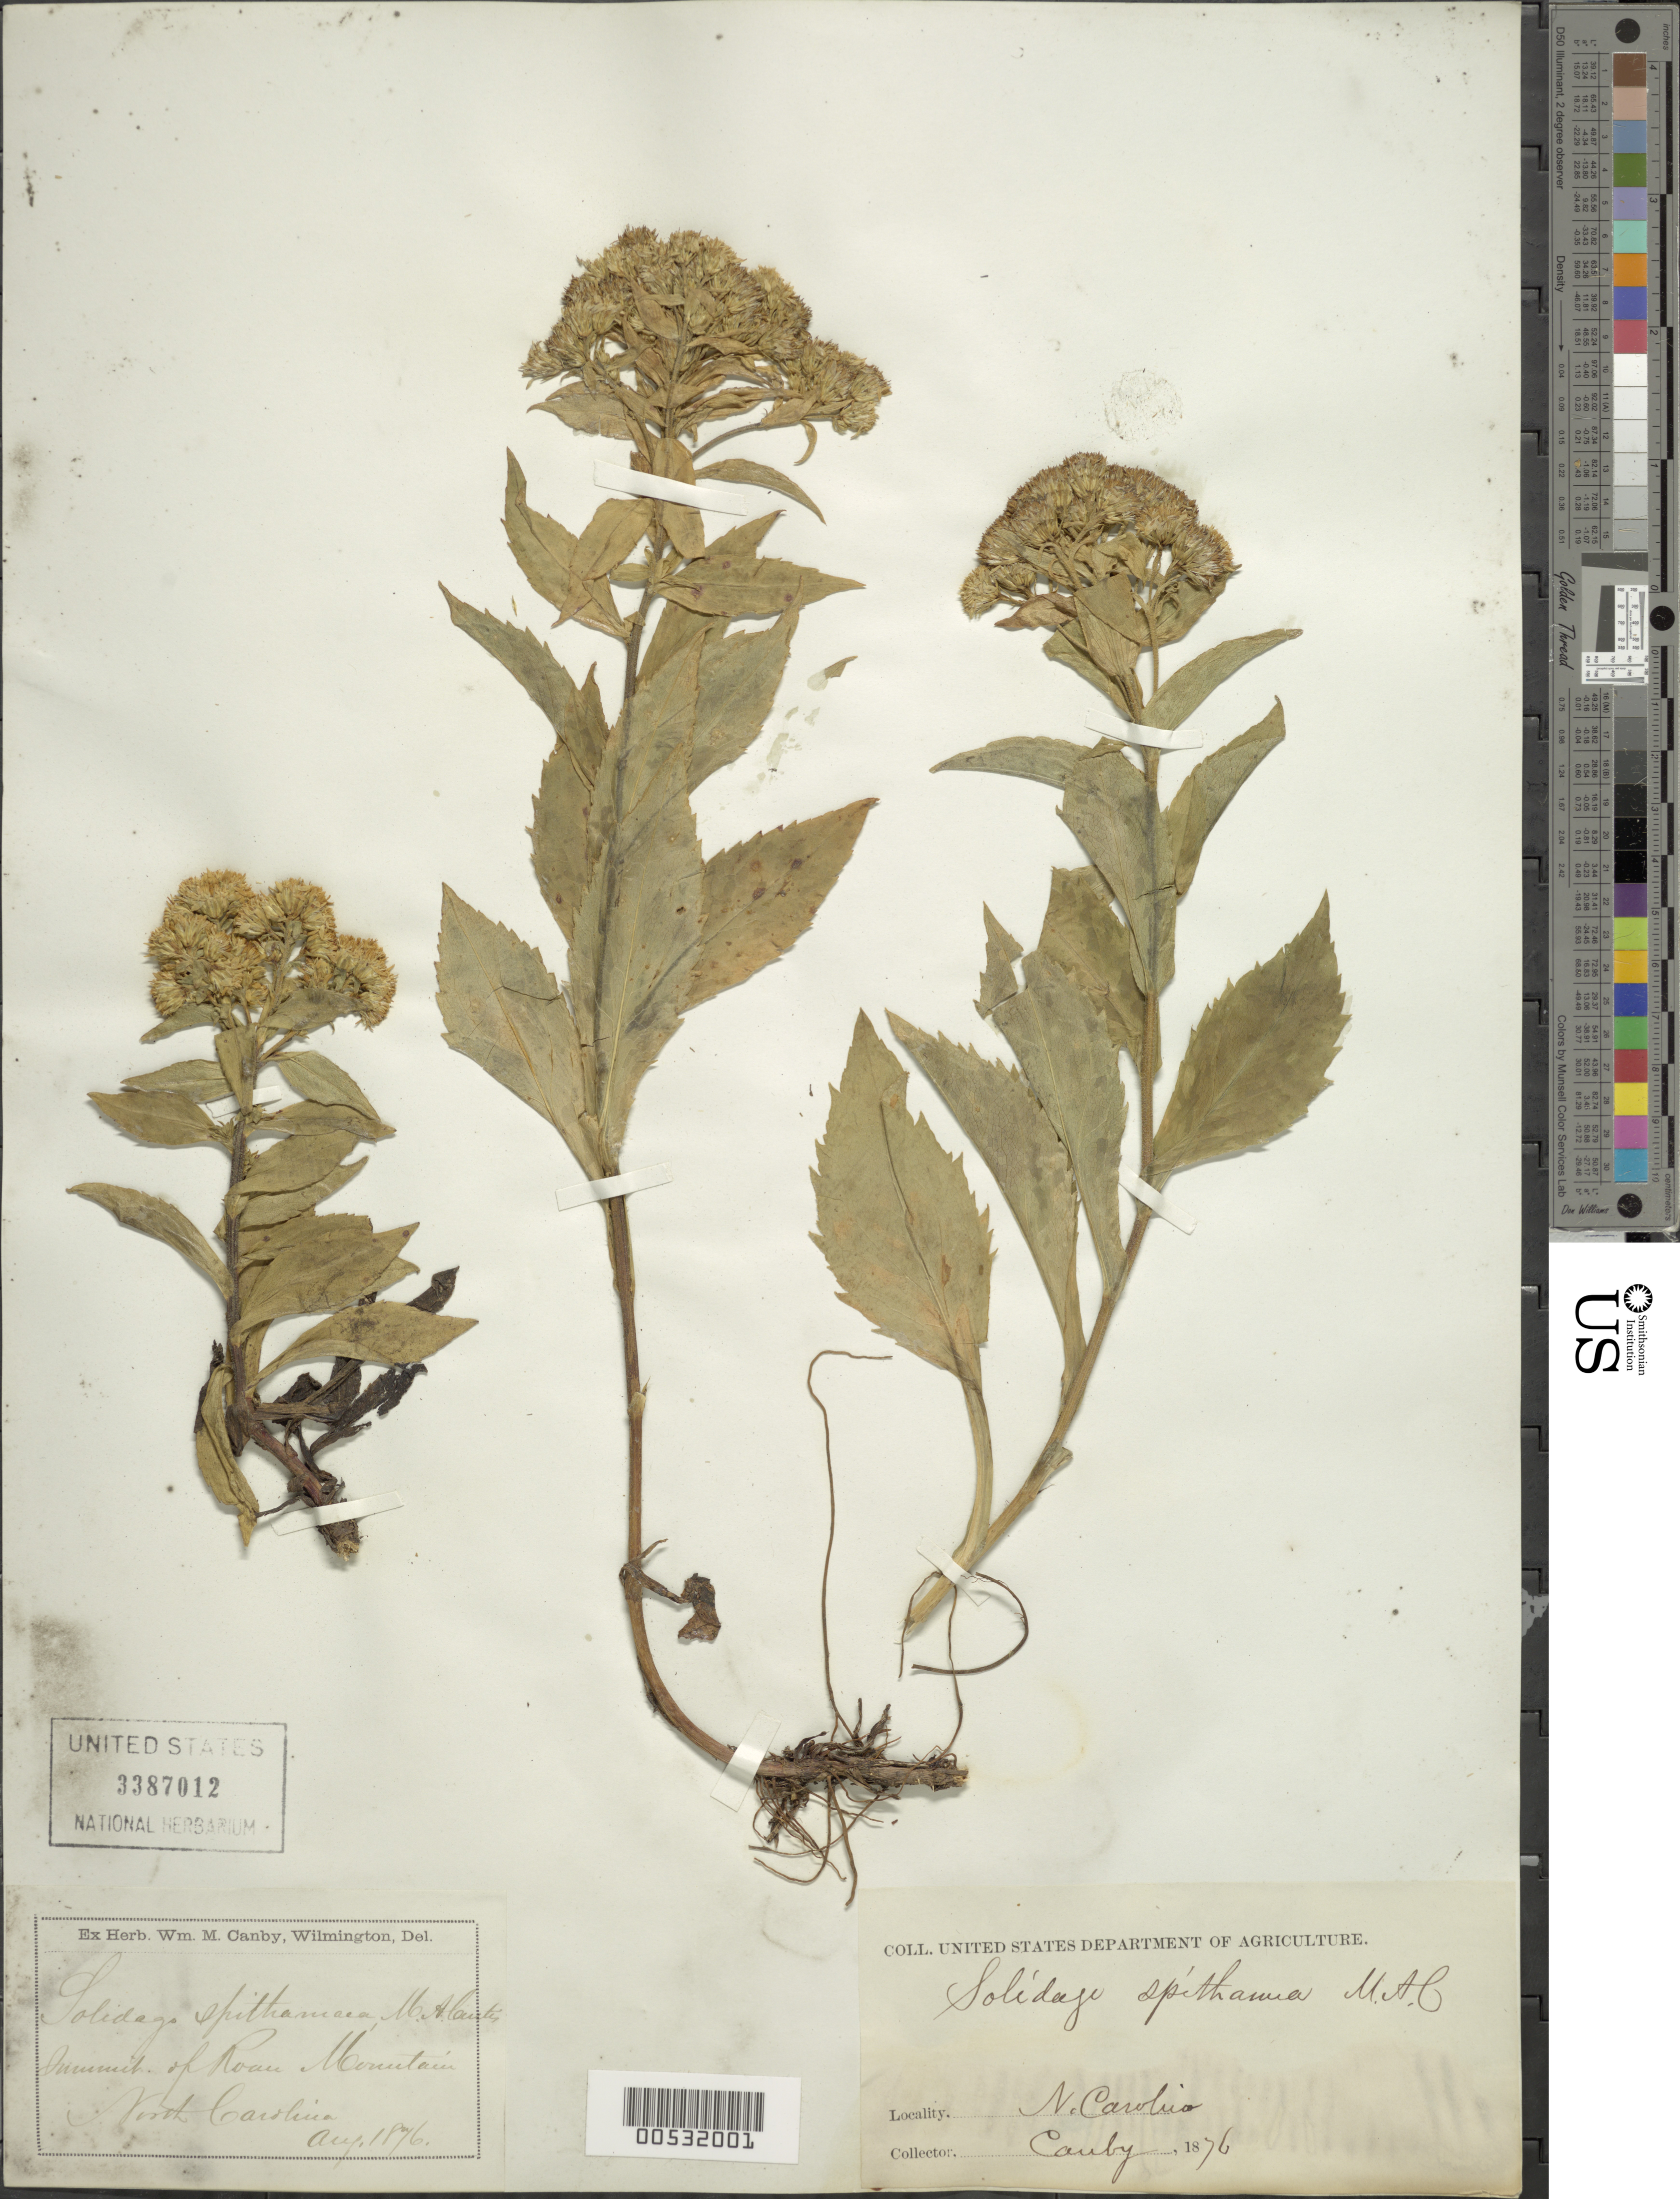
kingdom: Plantae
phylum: Tracheophyta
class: Magnoliopsida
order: Asterales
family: Asteraceae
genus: Solidago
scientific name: Solidago spithamaea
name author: M.A. Curtis ex A. Gray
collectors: W. M. Canby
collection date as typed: Aug 1876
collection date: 1876-08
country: United States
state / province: North Carolina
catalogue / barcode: US 3387012